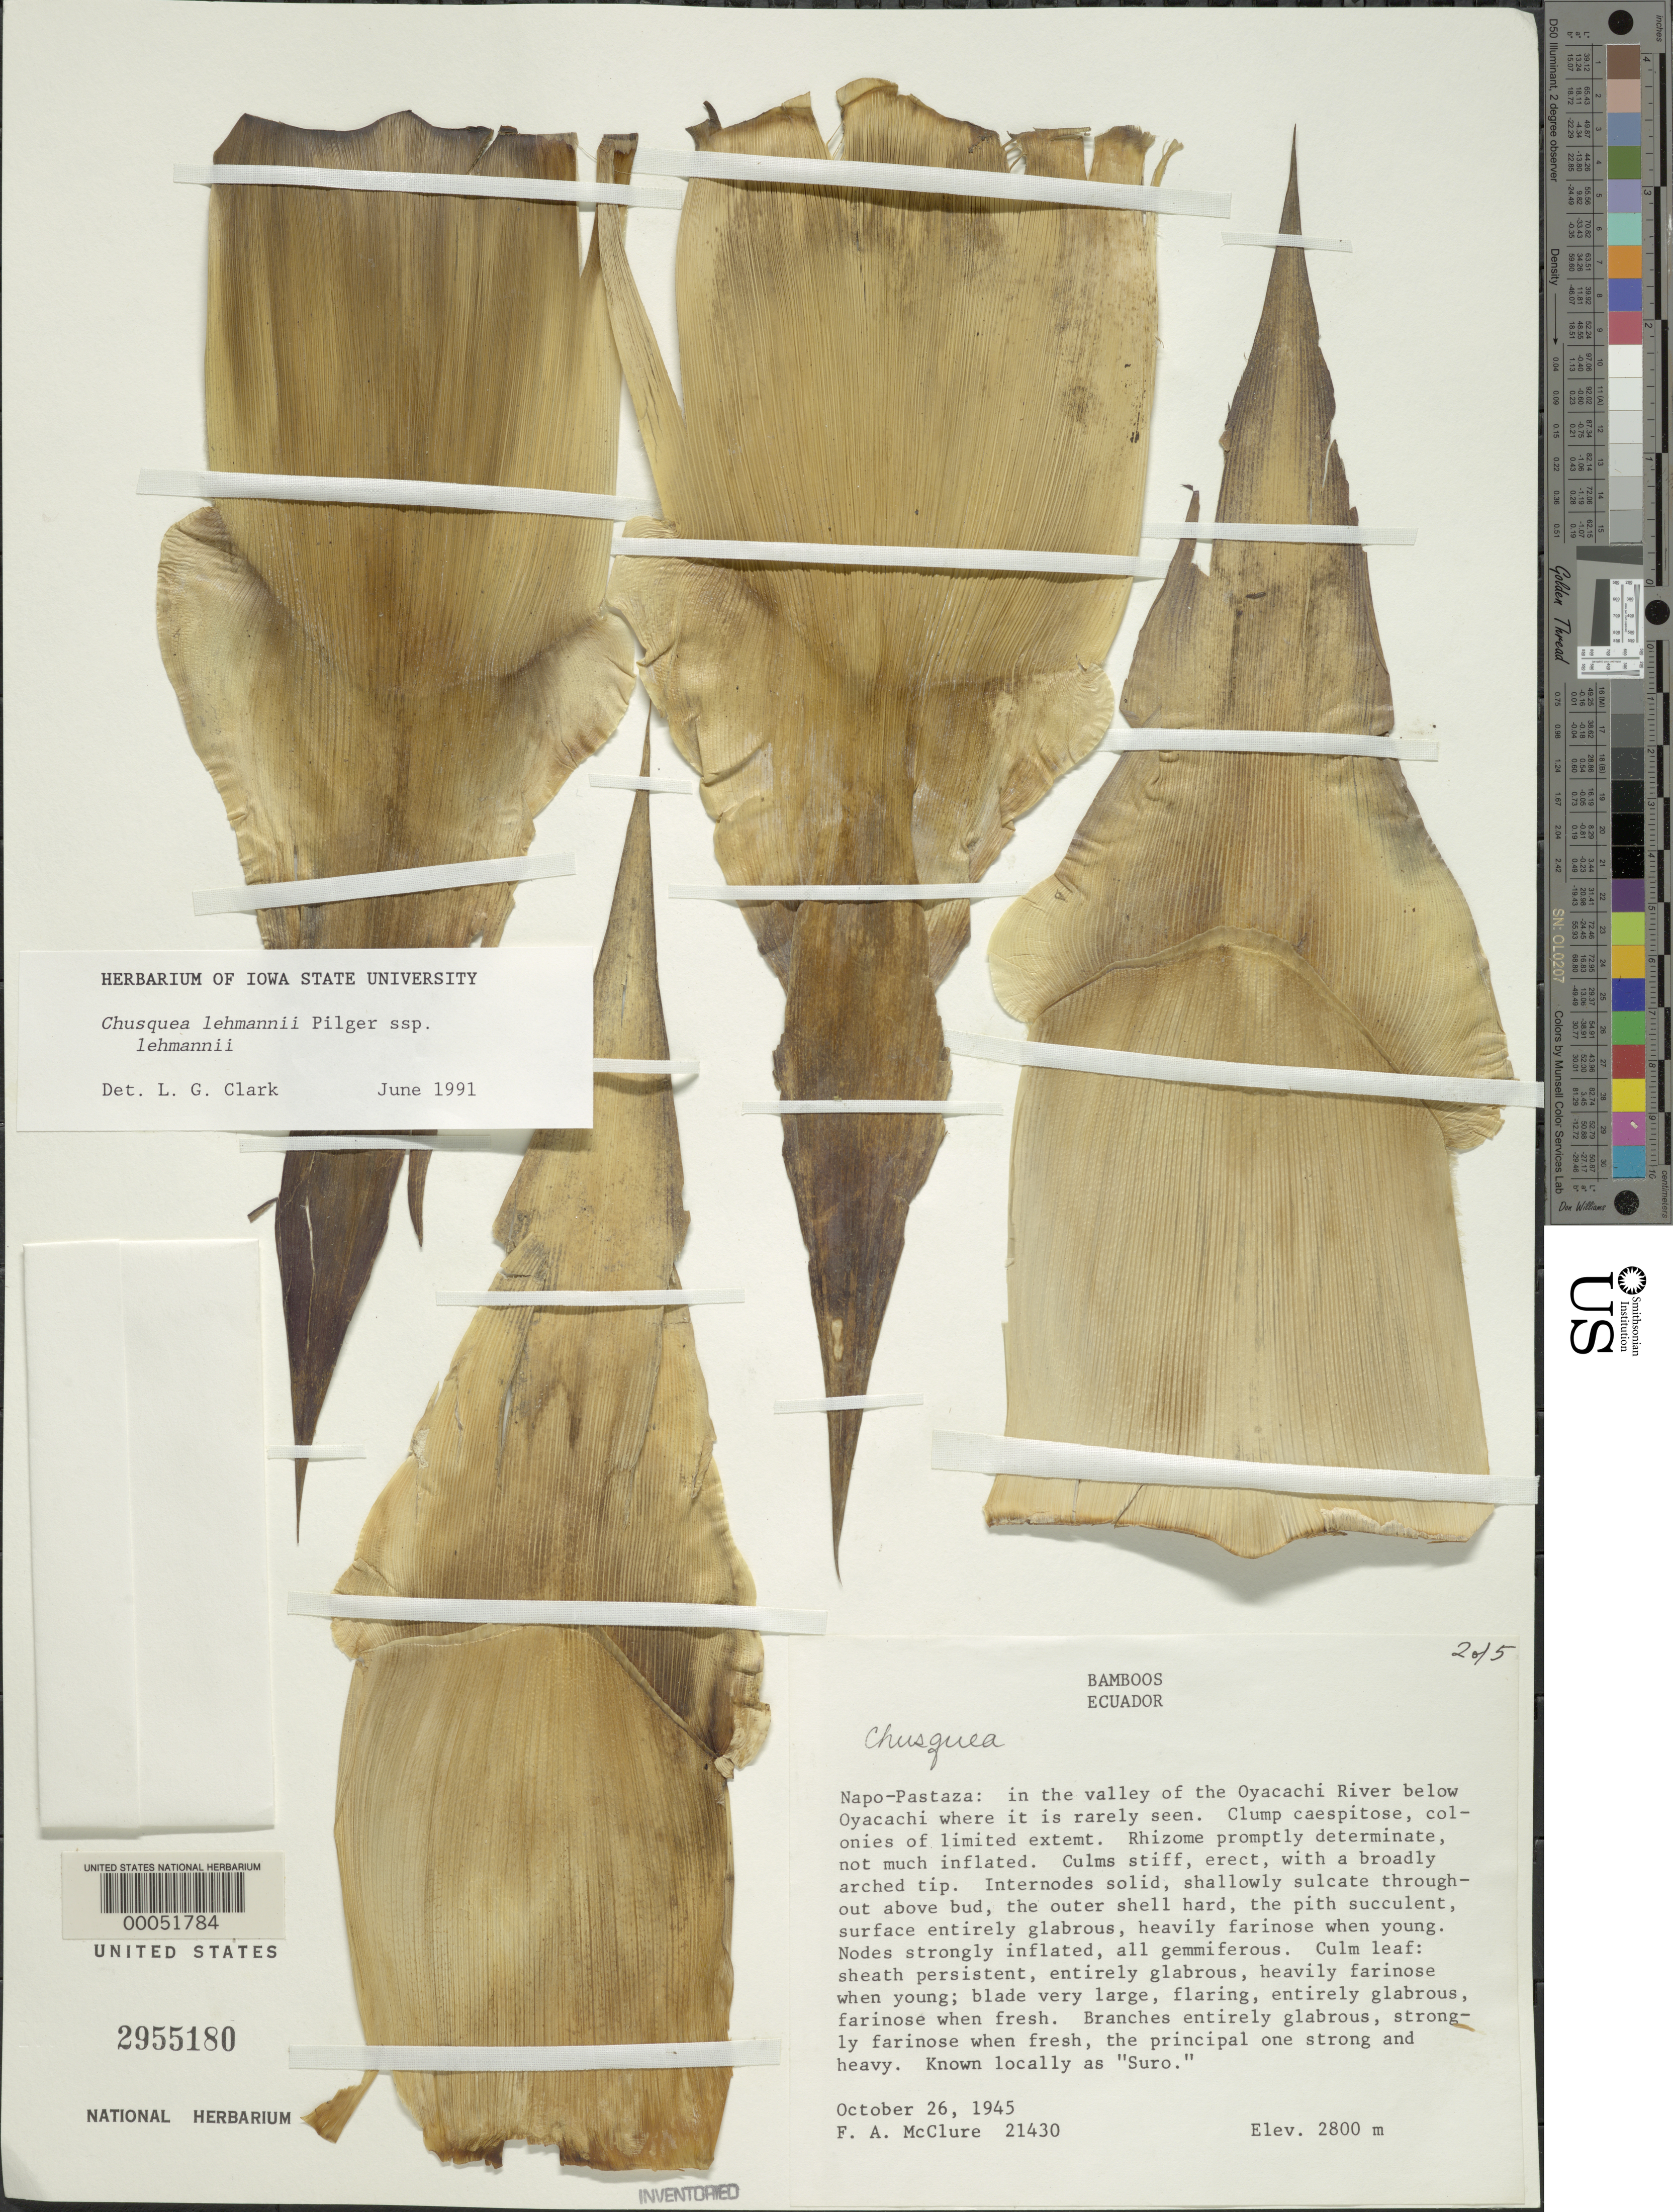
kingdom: Plantae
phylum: Tracheophyta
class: Liliopsida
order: Poales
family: Poaceae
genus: Chusquea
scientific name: Chusquea lehmannii subsp. lehmannii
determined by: Clark, Lynn G., (ISC), Iowa State University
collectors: F. A. McClure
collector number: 21430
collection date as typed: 26 Oct 1945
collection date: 1945-10-26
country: Ecuador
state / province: Napo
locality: Oyacachi River, Prov. of Napo-pastaza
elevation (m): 2800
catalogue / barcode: US 2955180